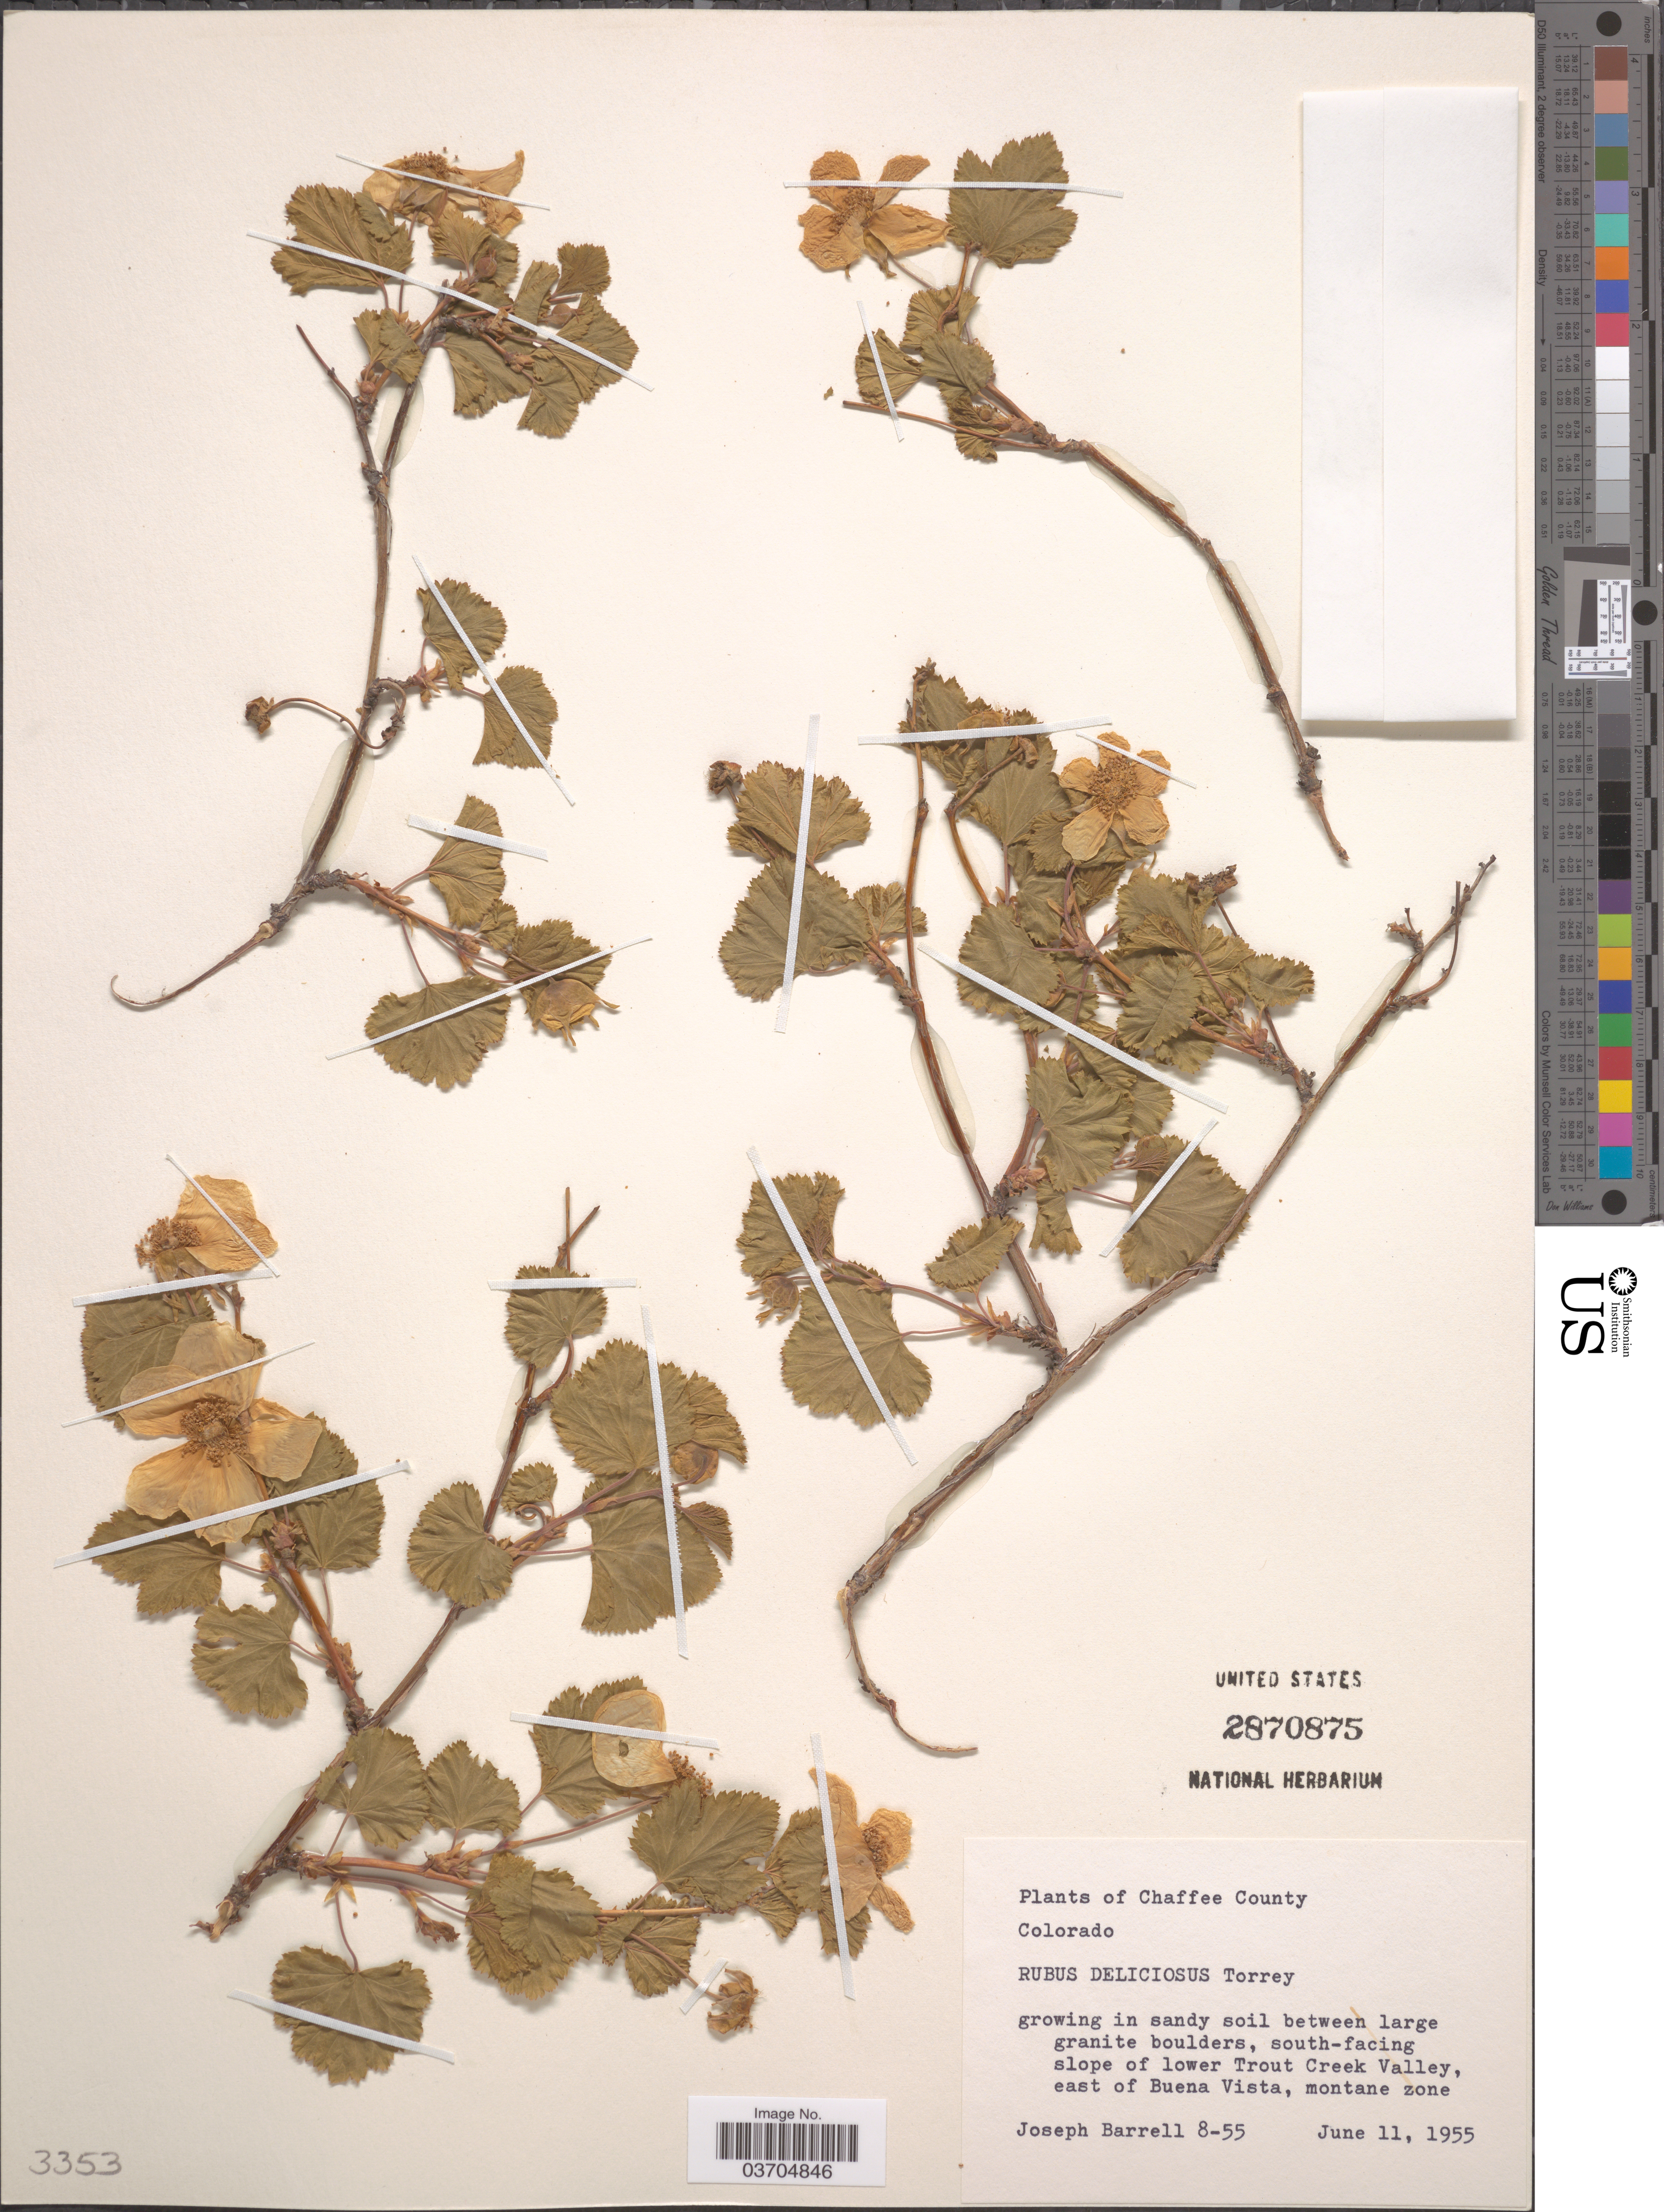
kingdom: Plantae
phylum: Tracheophyta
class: Magnoliopsida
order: Rosales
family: Rosaceae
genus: Rubus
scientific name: Rubus deliciosus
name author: Torr.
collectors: J. Barrell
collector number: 8-55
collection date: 1955-06-11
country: United States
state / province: Colorado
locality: Chaffee County. South-facing slope of lower Trout Creek Valley, east of Buena Vista, montane zone.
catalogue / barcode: US 2870875